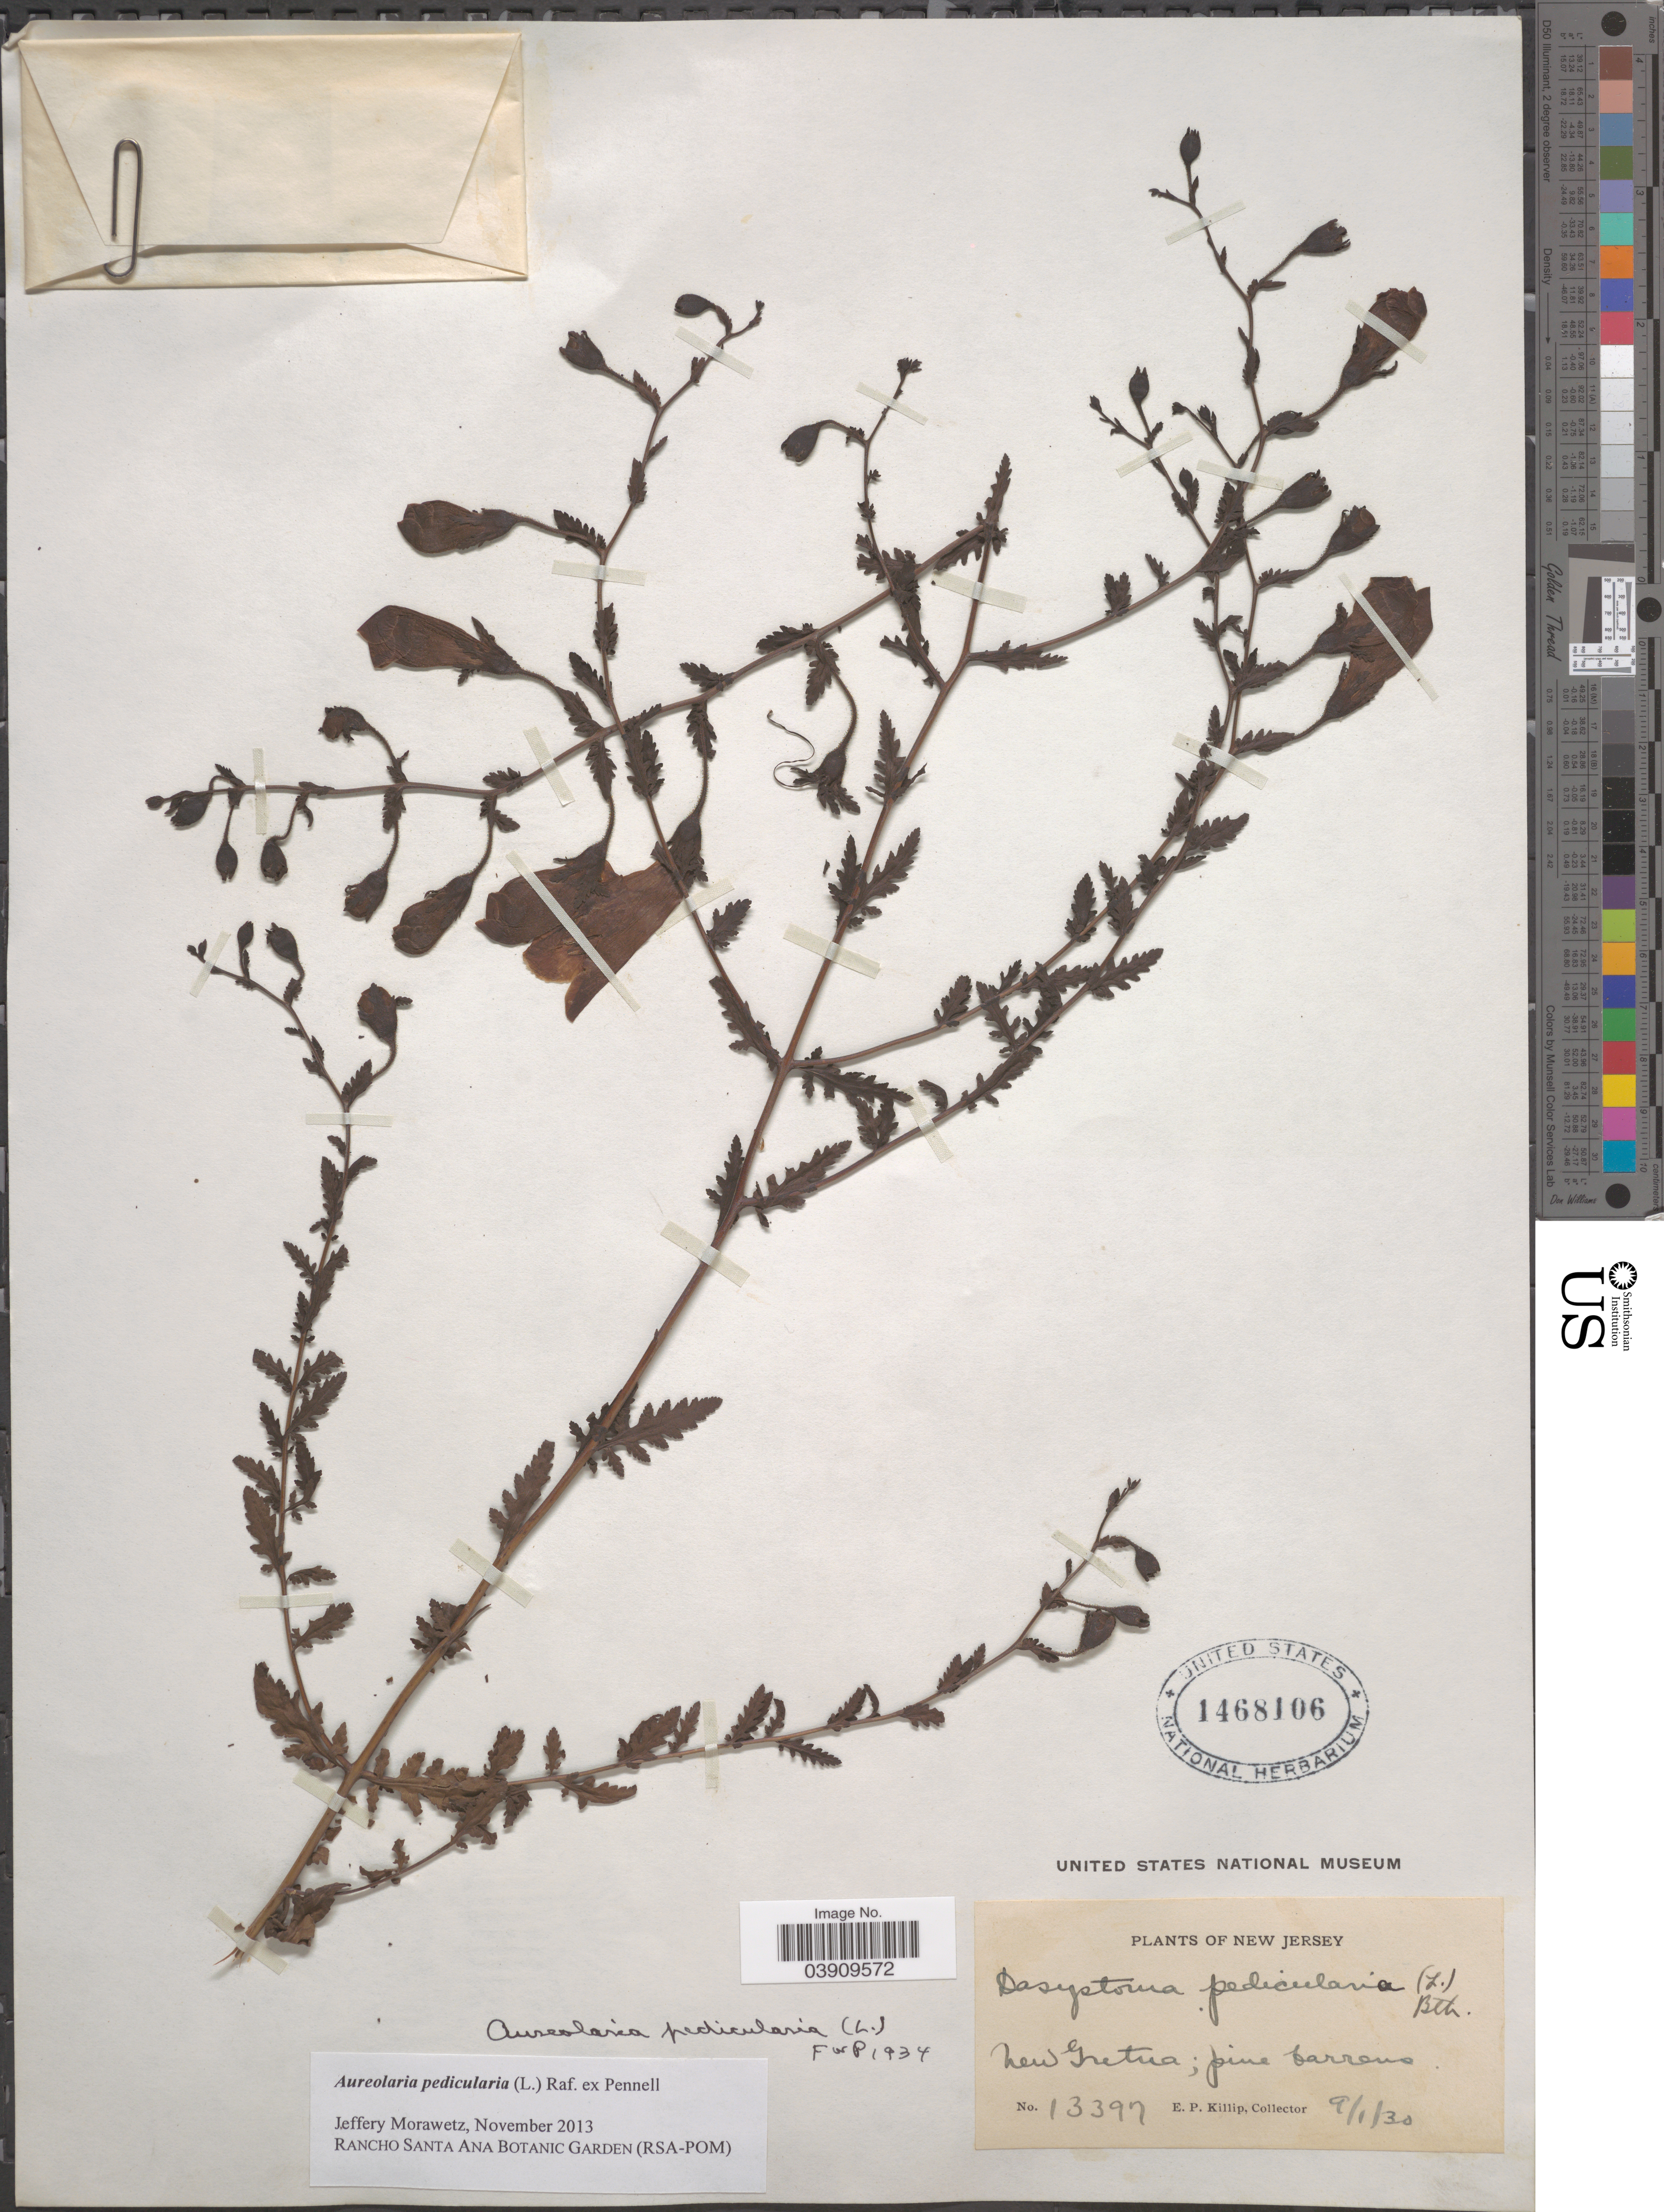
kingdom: Plantae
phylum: Tracheophyta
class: Magnoliopsida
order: Lamiales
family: Orobanchaceae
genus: Aureolaria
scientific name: Aureolaria pedicularia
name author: (L.) Raf. ex Farw.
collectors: E. P. Killip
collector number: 13397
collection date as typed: Transcribed d/m/y: 1/9/30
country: United States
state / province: New Jersey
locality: New Gretna.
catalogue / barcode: US 1468106